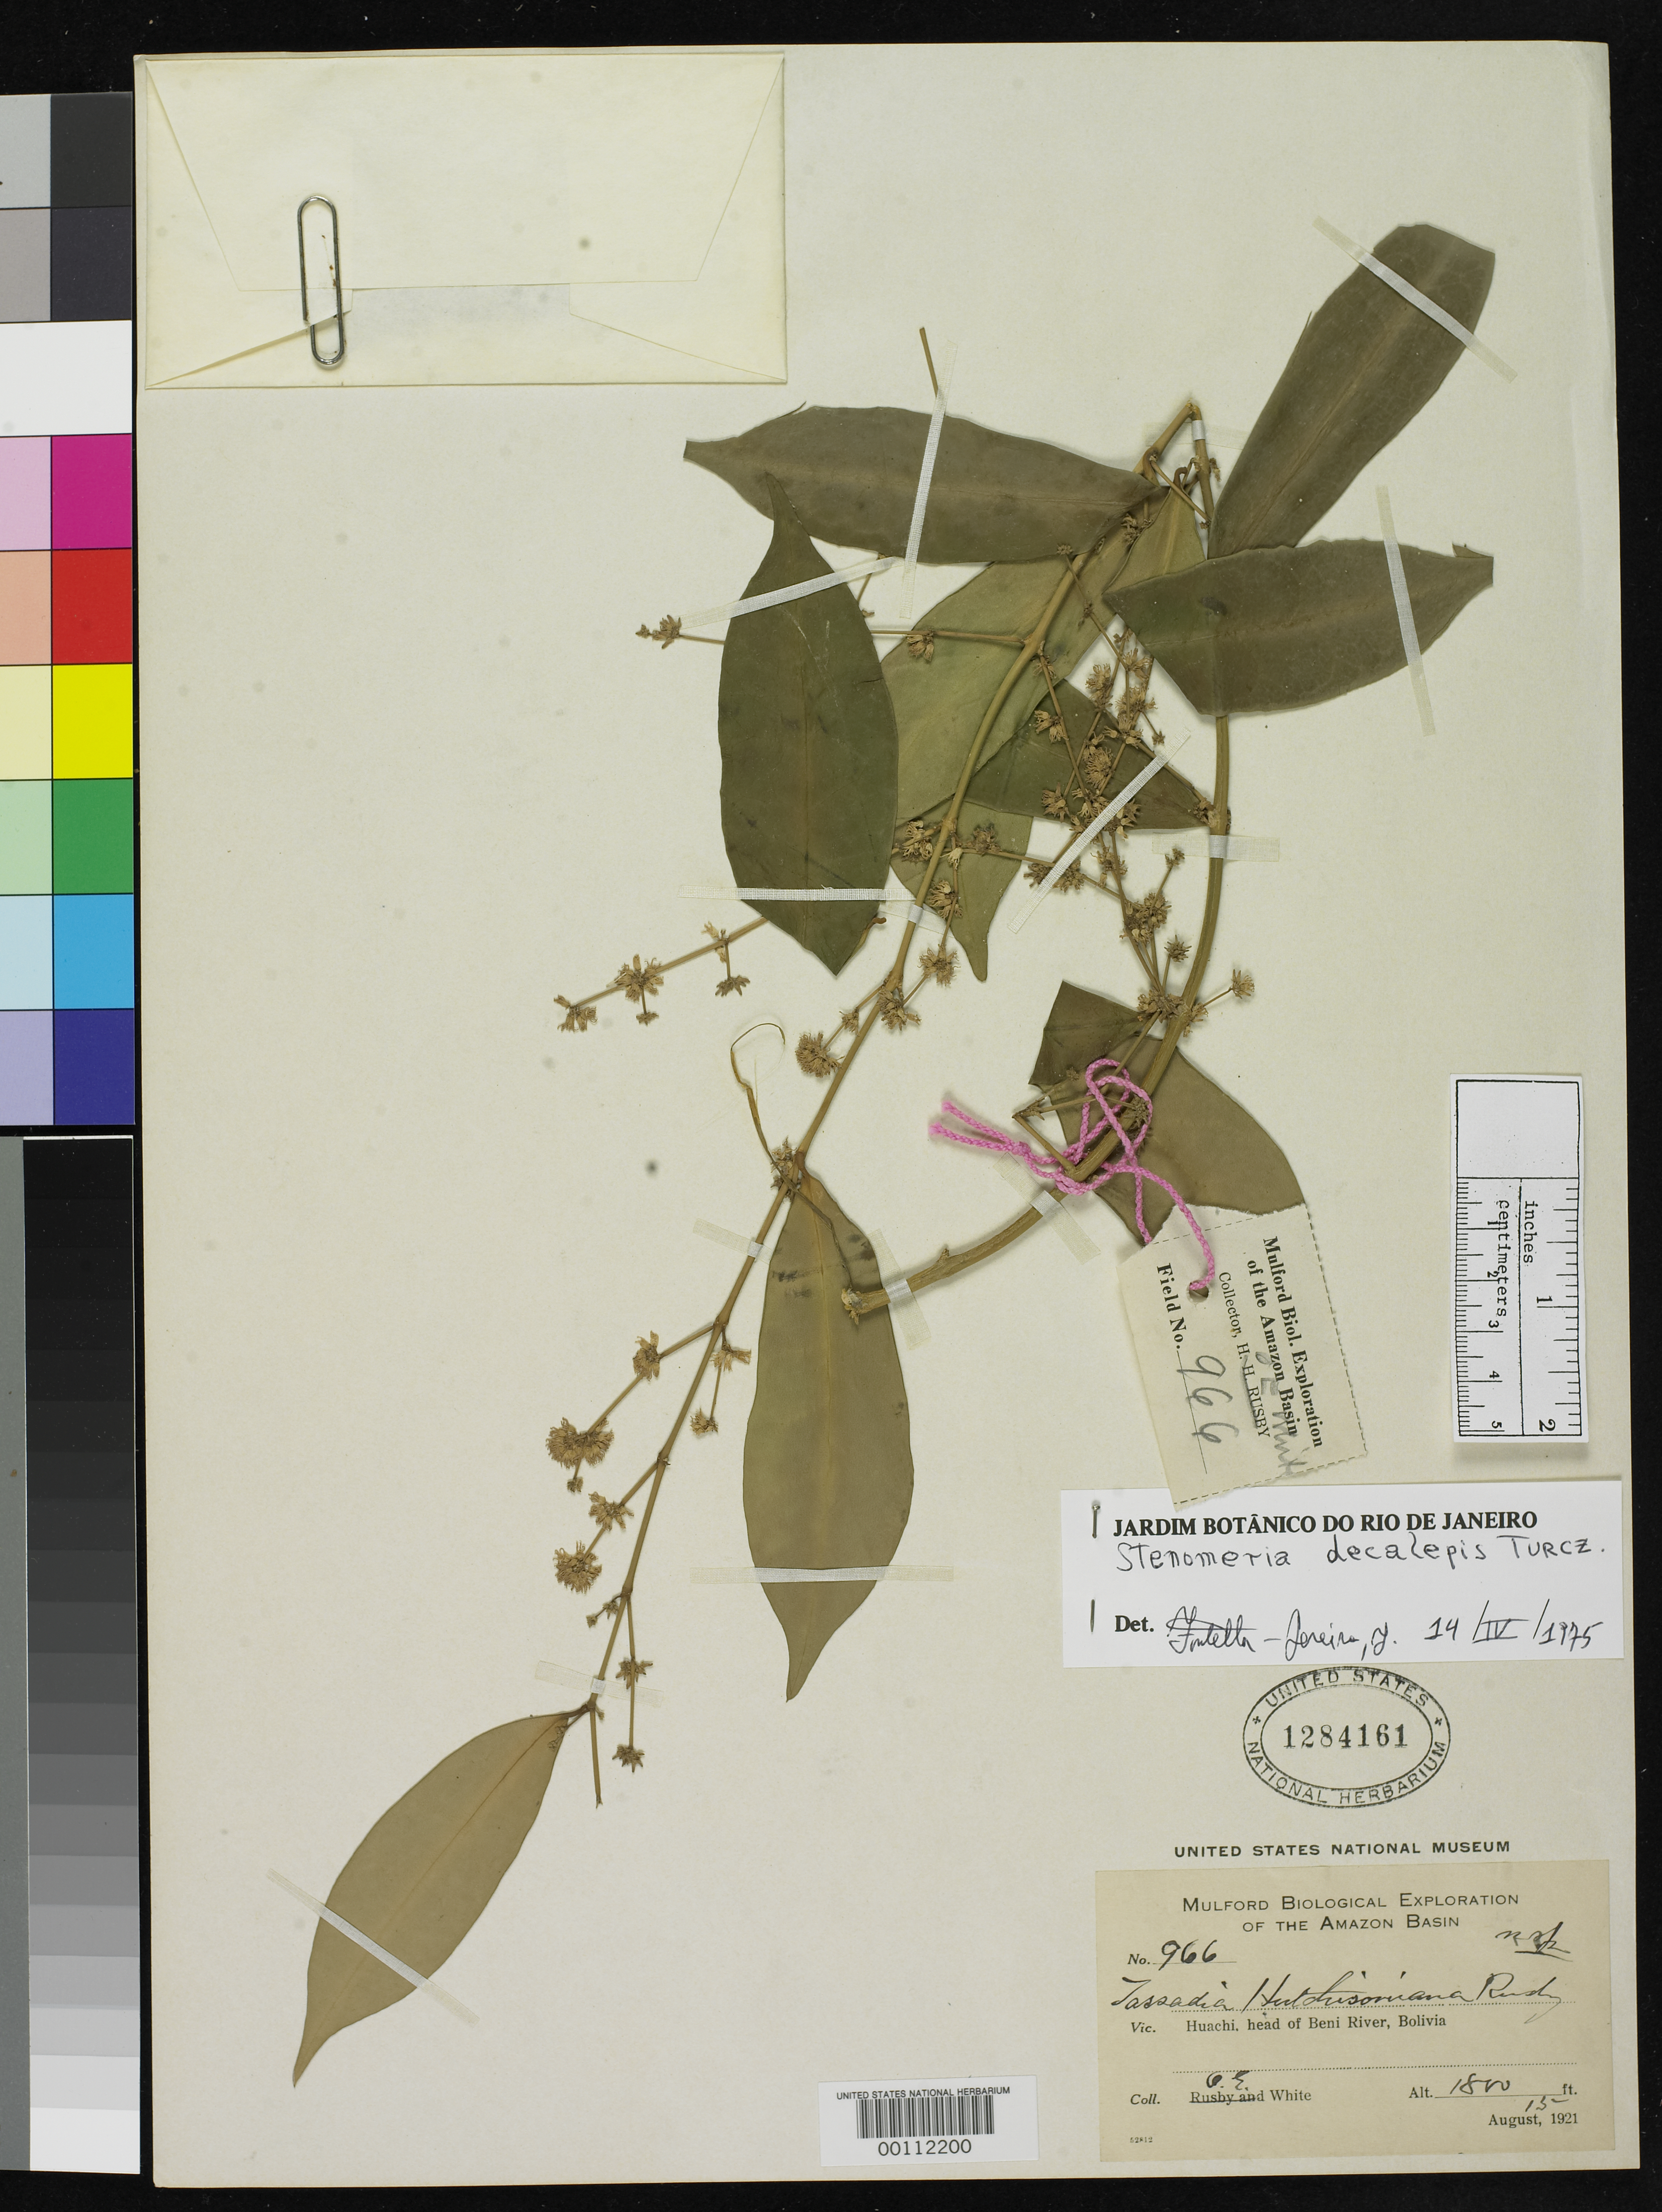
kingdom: Plantae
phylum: Tracheophyta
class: Magnoliopsida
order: Gentianales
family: Apocynaceae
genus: Tassadia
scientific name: Tassadia hutchinsoniana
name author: Rusby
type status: Isotype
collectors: O. E. White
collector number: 966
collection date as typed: August 15, 1921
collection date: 1921-08-15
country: Bolivia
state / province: Beni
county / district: Iténez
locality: Huachi, head of Beni River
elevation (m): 549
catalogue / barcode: US 1284161